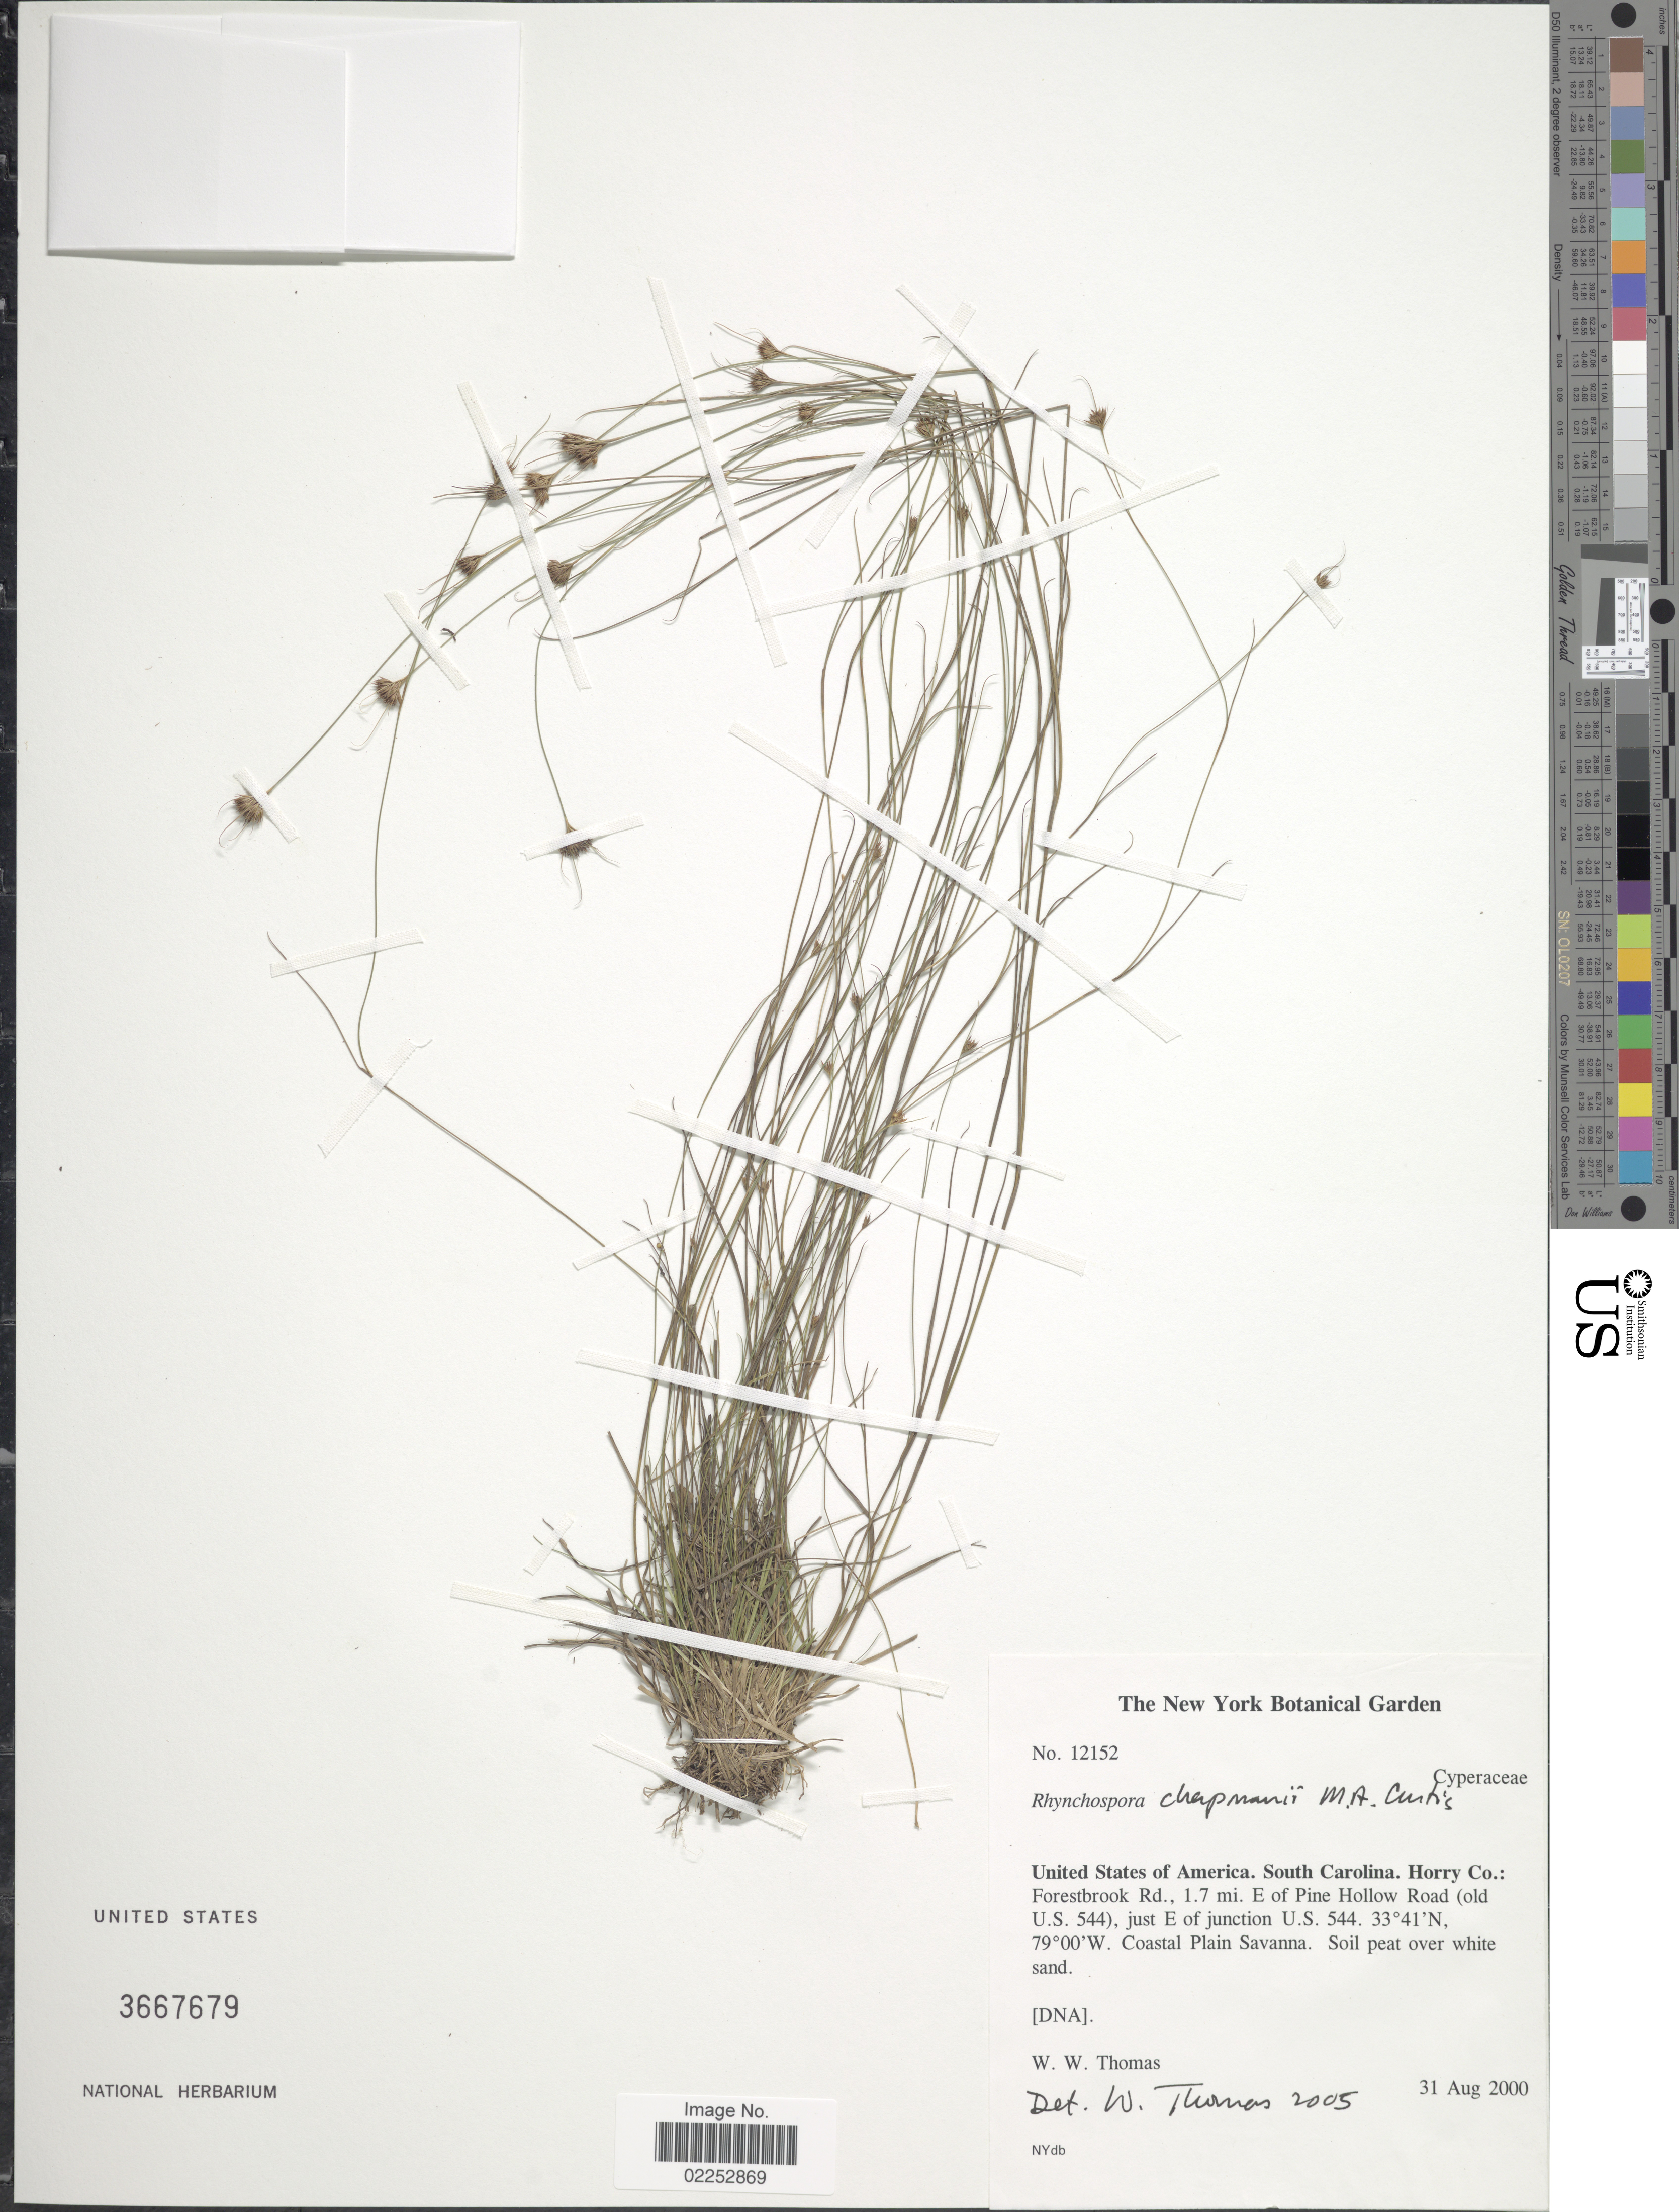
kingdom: Plantae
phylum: Tracheophyta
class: Liliopsida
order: Poales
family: Cyperaceae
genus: Rhynchospora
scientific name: Rhynchospora chapmanii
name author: M.A. Curtis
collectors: W. W. Thomas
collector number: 12152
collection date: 2000-08-31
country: United States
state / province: South Carolina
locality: Horry Co.: Forestbrook Rd., 1.7 mi. E of Pine Hollow Road (old U.S. 544), just E of junction U.S. 544. Coastal Plain Savanna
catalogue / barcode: US 3667679